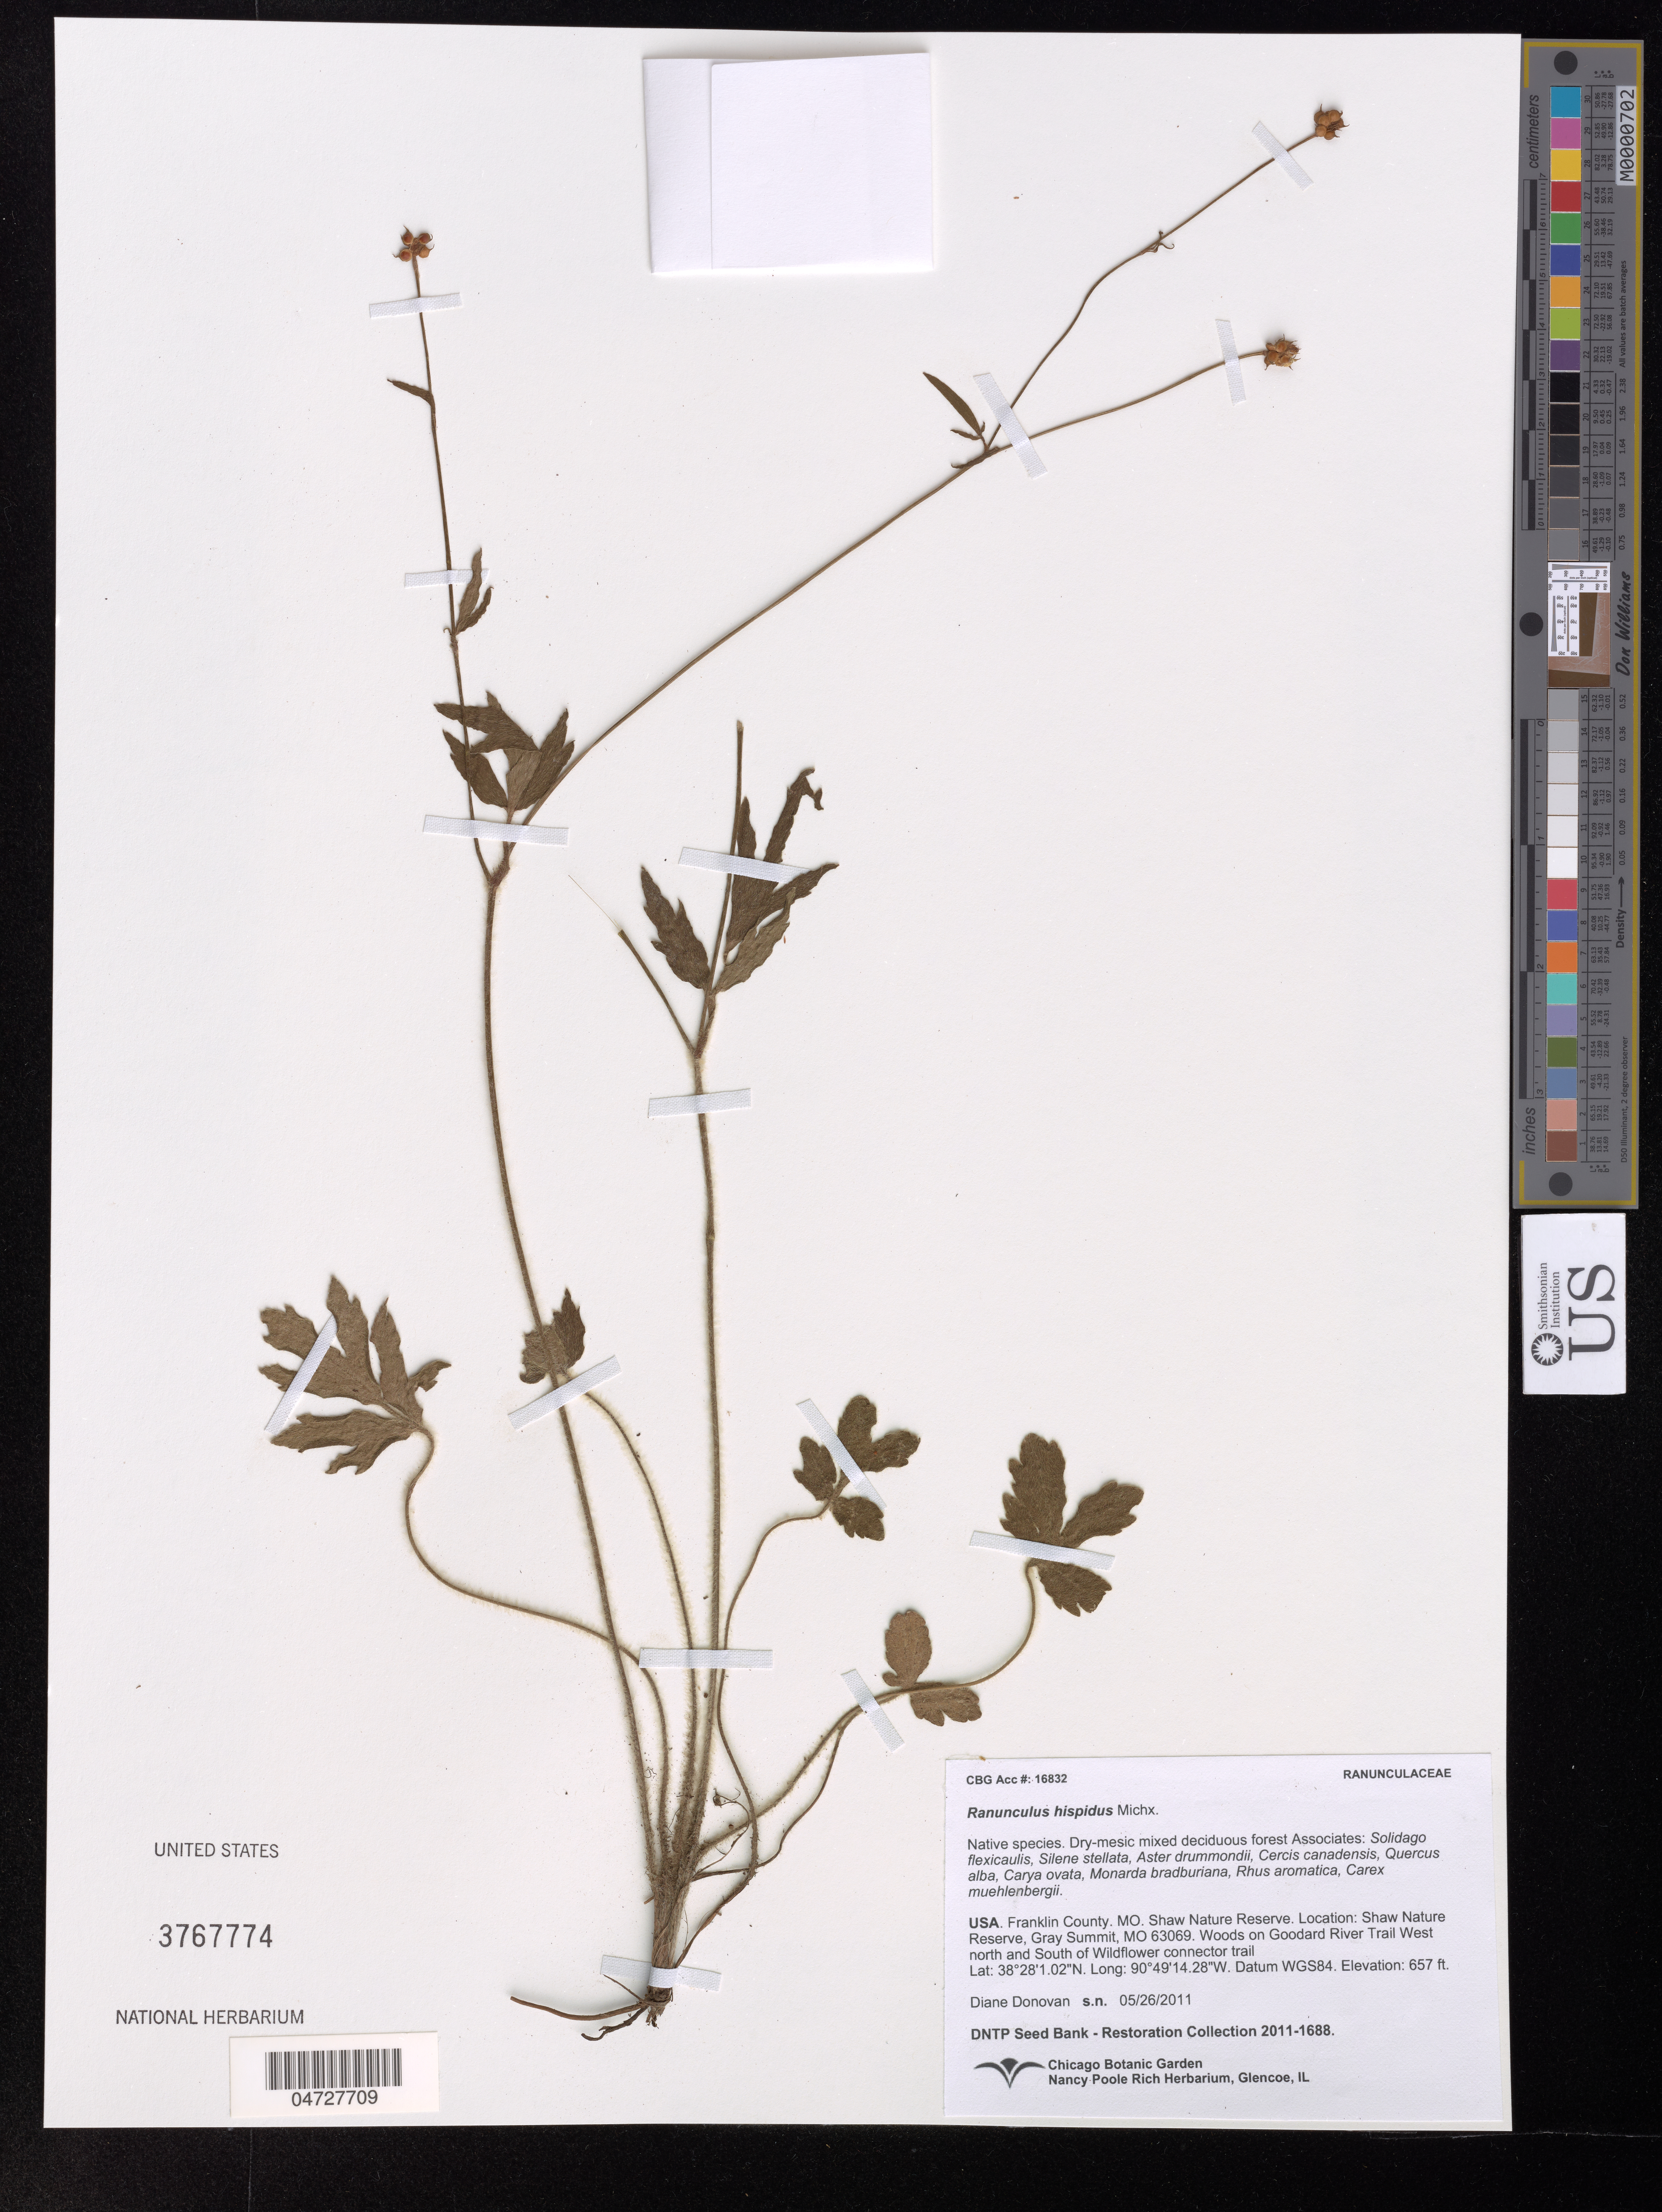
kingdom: Plantae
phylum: Tracheophyta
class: Magnoliopsida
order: Ranunculales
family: Ranunculaceae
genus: Ranunculus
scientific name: Ranunculus hispidus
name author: Michx.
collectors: D. Donovan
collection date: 2011-05-26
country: United States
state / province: Missouri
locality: Franklin County, MO, Shaw Nature Reserve, Location: Shaw Nature Reserve, Gray summit, MO.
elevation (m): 200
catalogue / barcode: US 3767774